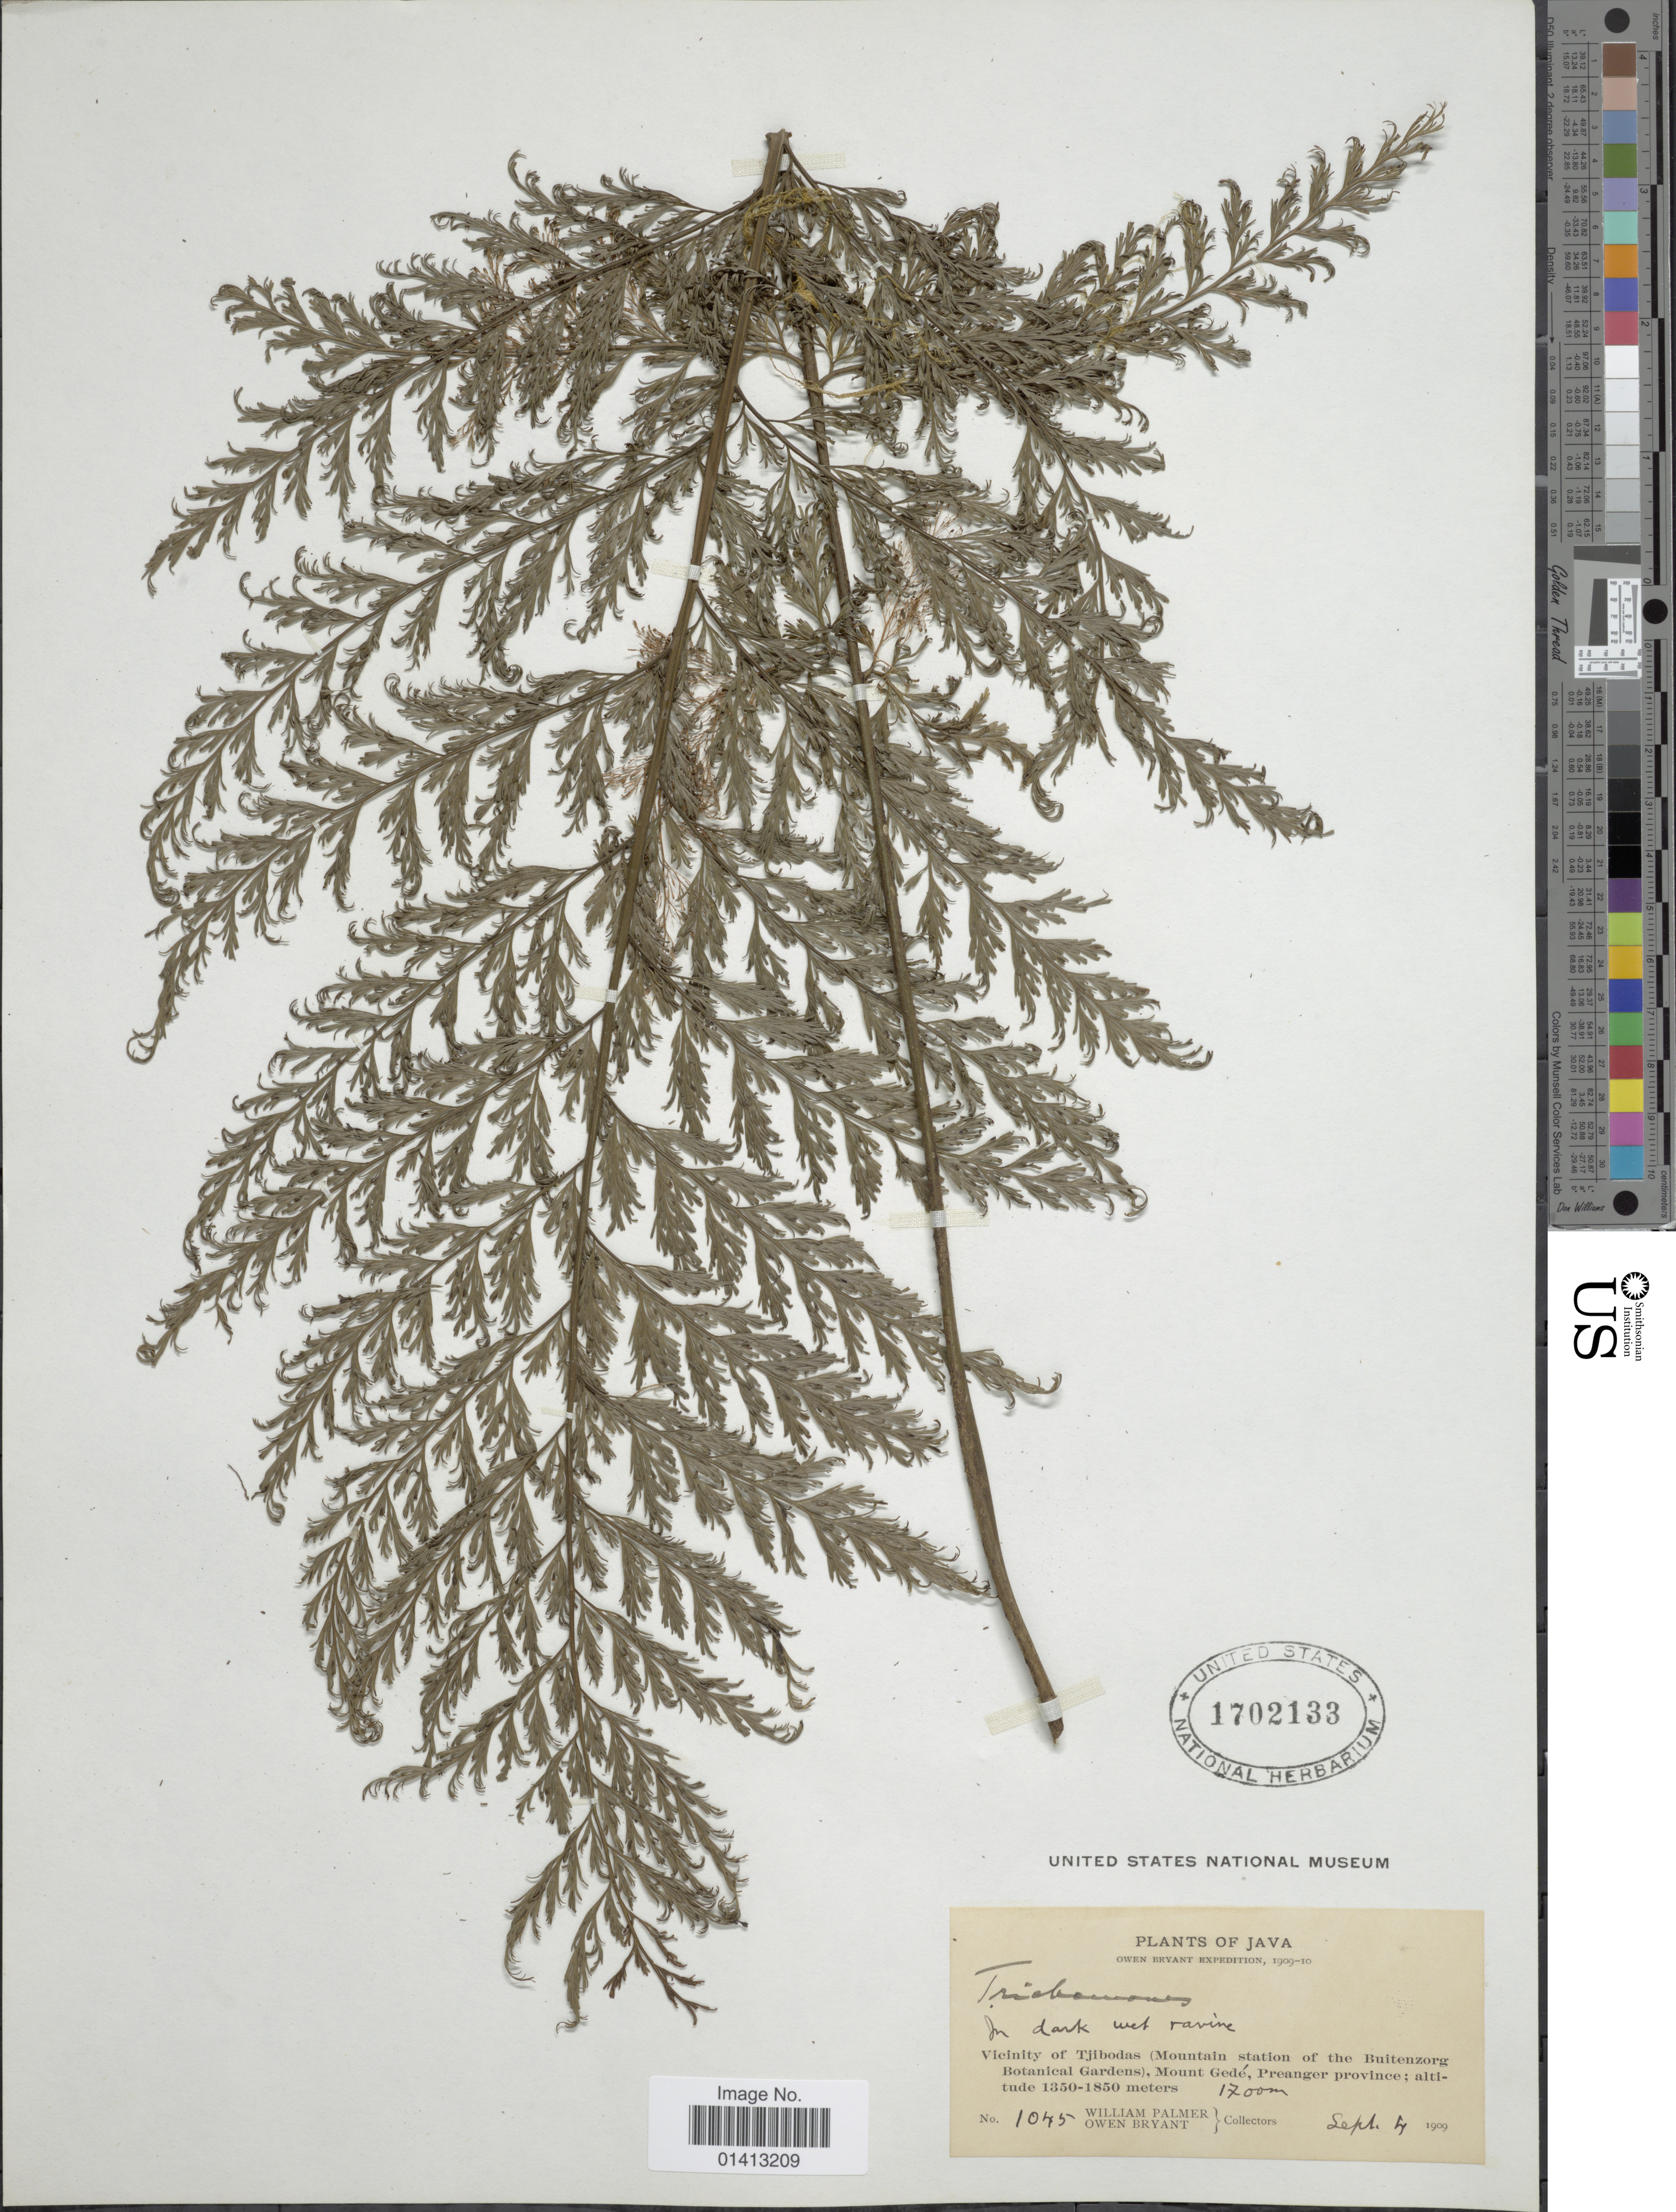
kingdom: Plantae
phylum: Tracheophyta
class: Polypodiopsida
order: Hymenophyllales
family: Hymenophyllaceae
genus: Crepidomanes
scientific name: Crepidomanes sp.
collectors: W. Palmer & O. Bryant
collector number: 1045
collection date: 1909-09-04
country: Indonesia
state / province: Java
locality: Vicinity of Tjibodas (Mountain station of the Buitenzorg Botanical Gardens), Mount Gedé, Preanger province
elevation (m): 1350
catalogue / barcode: US 1702133